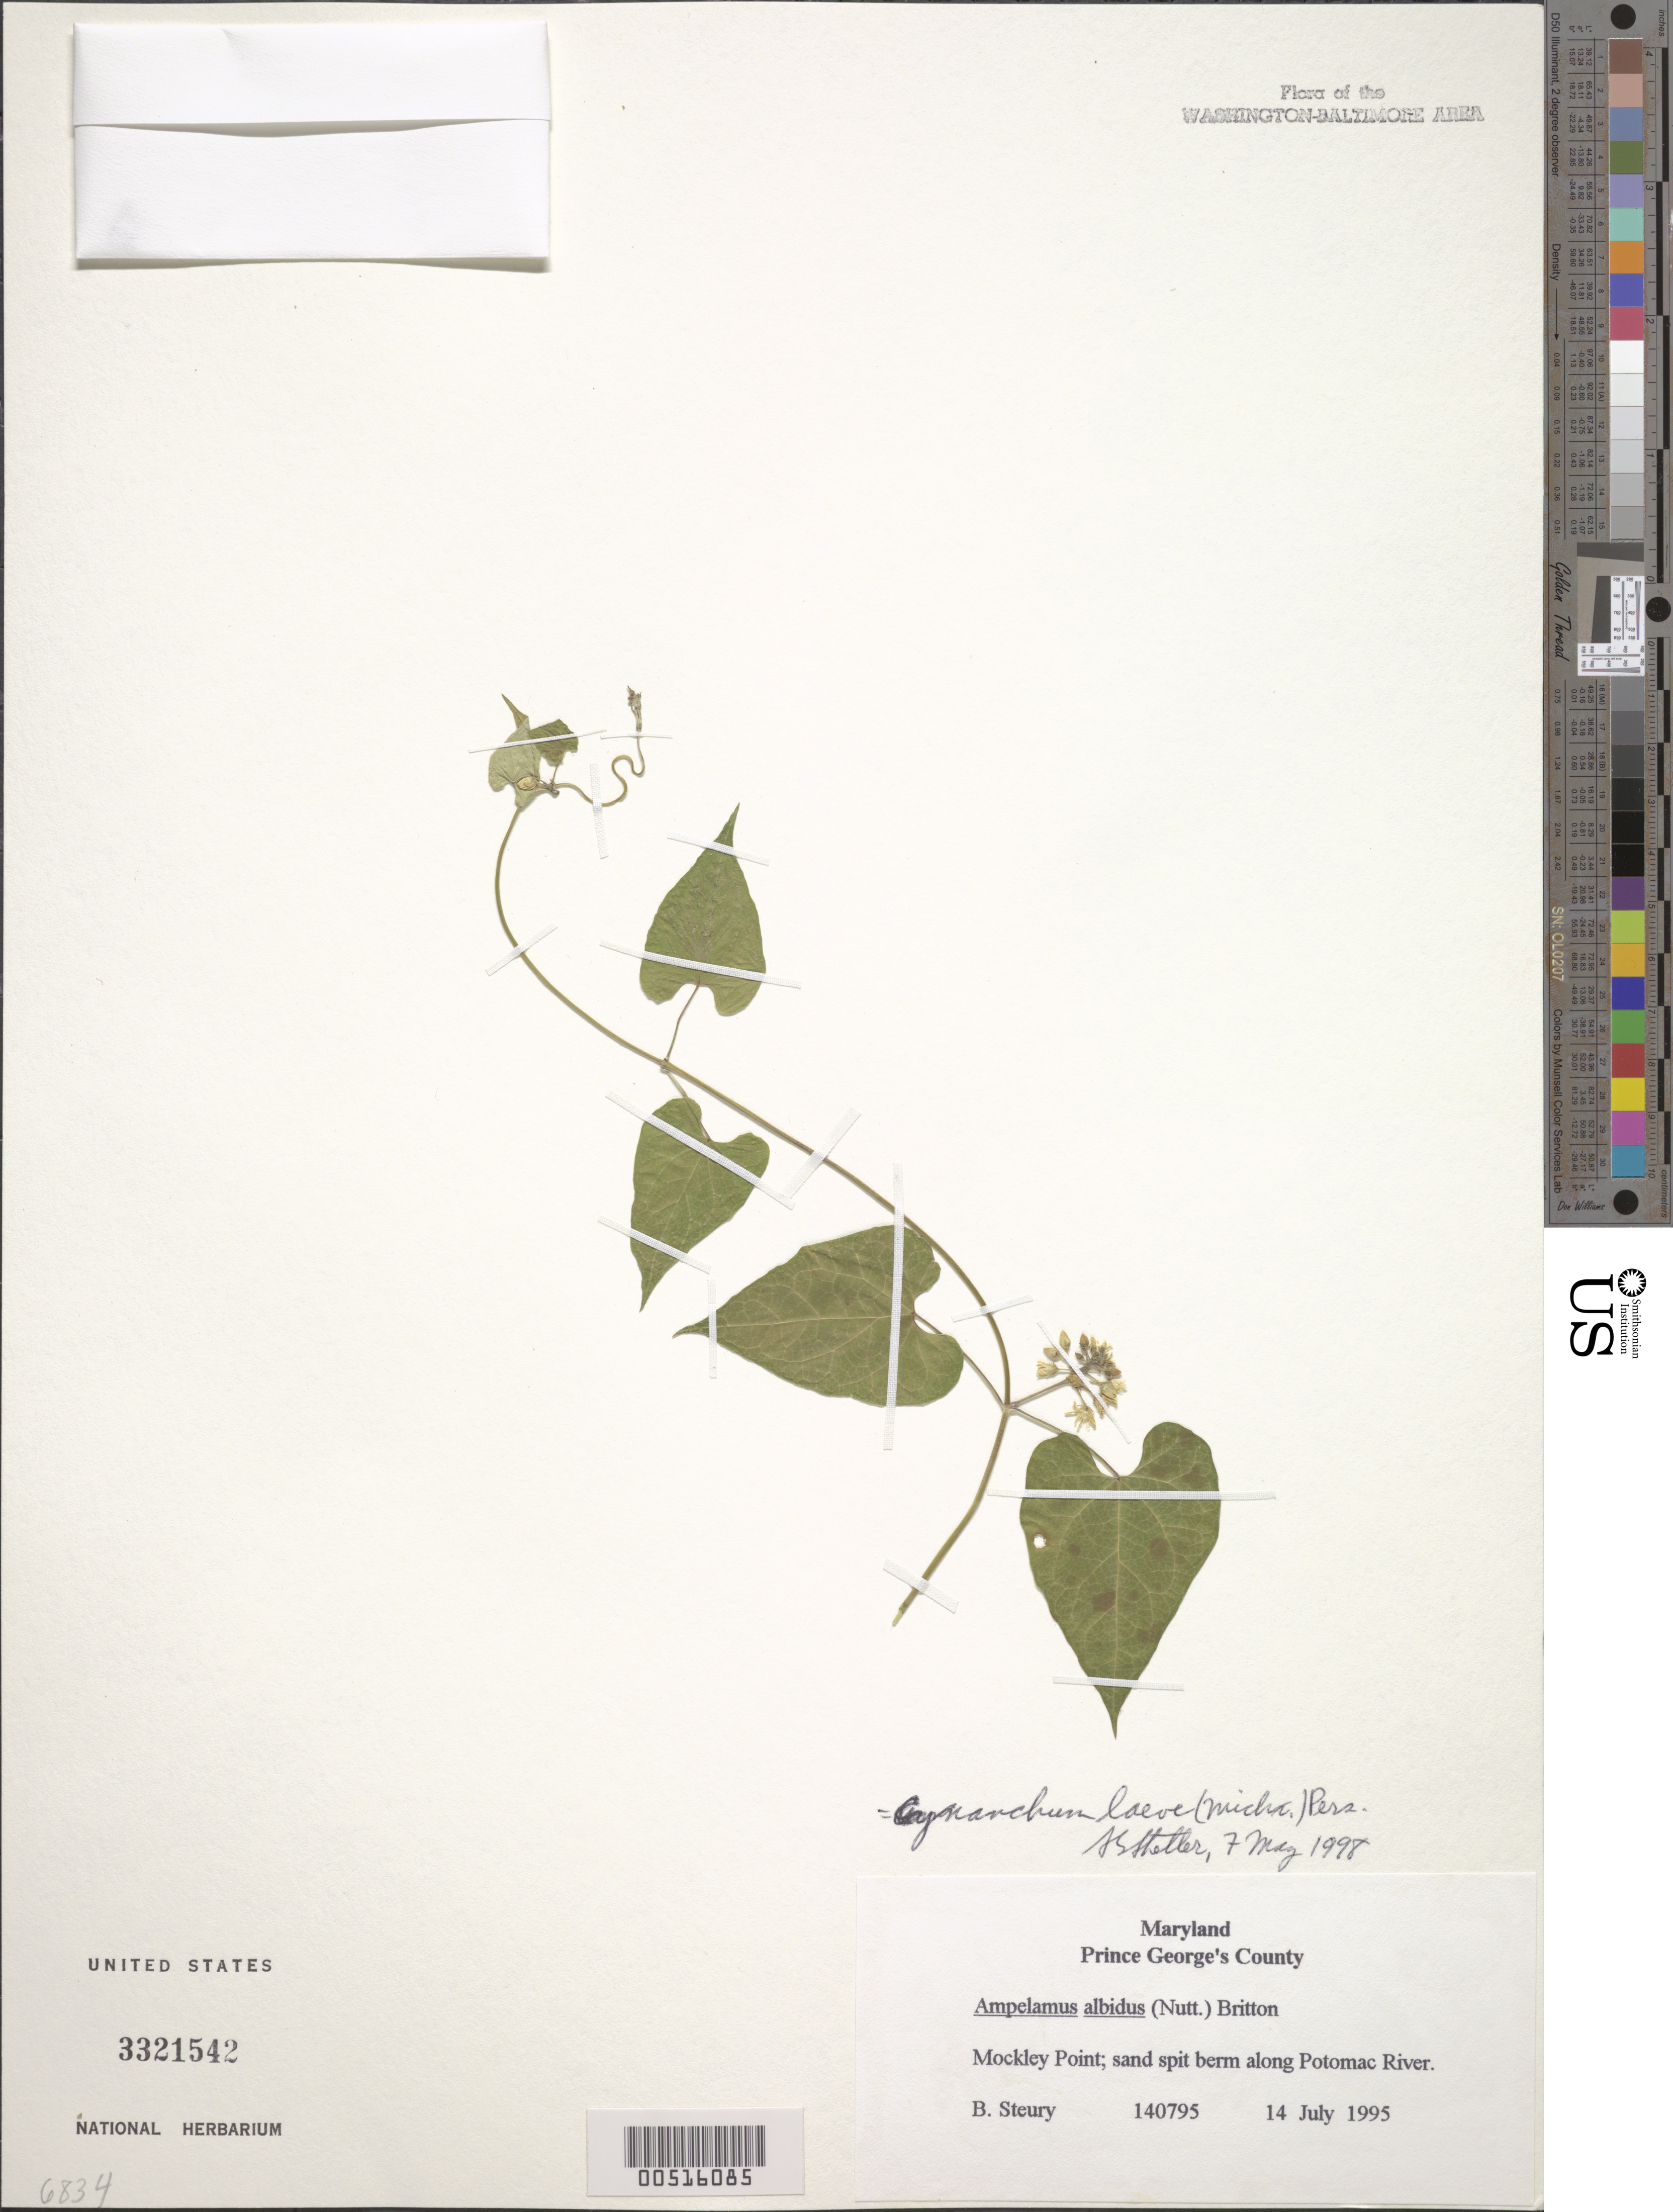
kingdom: Plantae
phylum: Tracheophyta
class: Magnoliopsida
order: Gentianales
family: Apocynaceae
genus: Cynanchum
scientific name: Cynanchum laeve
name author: (Michx.) Pers.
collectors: B. Steury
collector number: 140795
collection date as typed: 14 Jul 1995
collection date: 1995-07-14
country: United States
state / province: Maryland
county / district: Prince George's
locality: Mokley Point, along Potomac River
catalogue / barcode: US 3321542